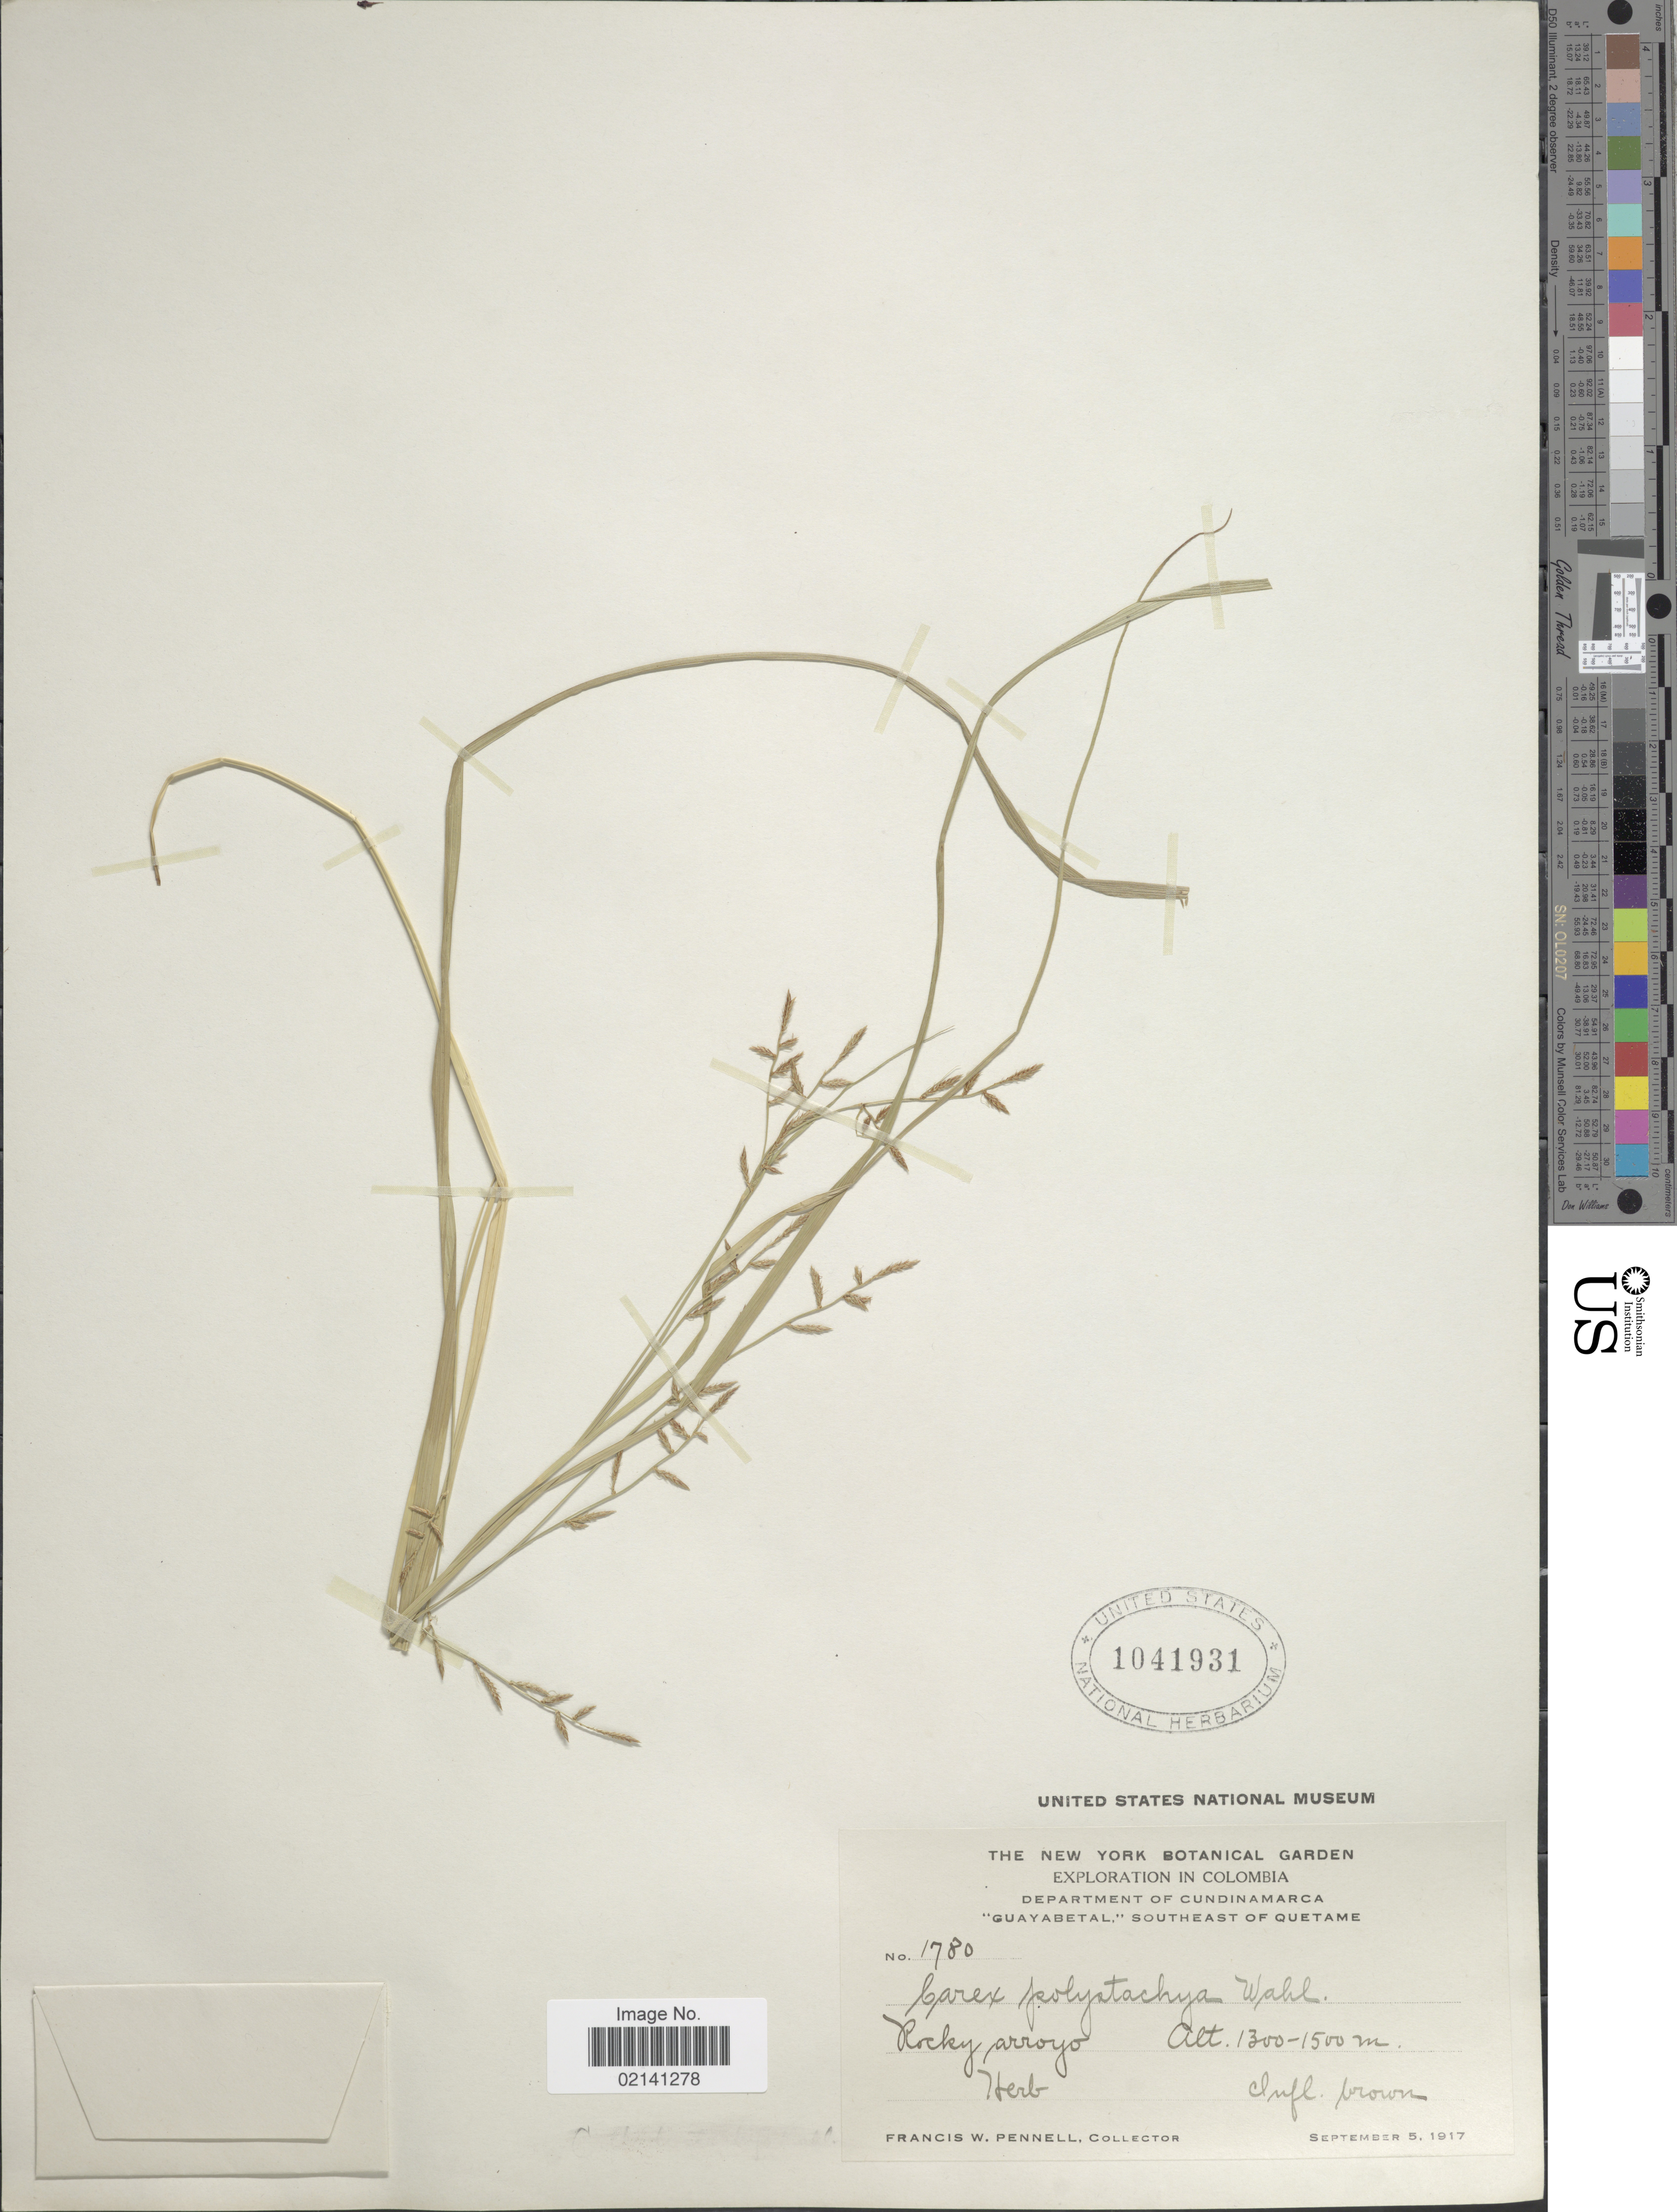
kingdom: Plantae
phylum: Tracheophyta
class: Liliopsida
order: Poales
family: Cyperaceae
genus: Carex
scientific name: Carex polystachya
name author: Sw. ex Wahlenb.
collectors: F. W. Pennell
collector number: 1780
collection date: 1917-09-05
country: Colombia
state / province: Cundinamarca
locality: Guayabetal,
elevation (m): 1300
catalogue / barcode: US 1041931